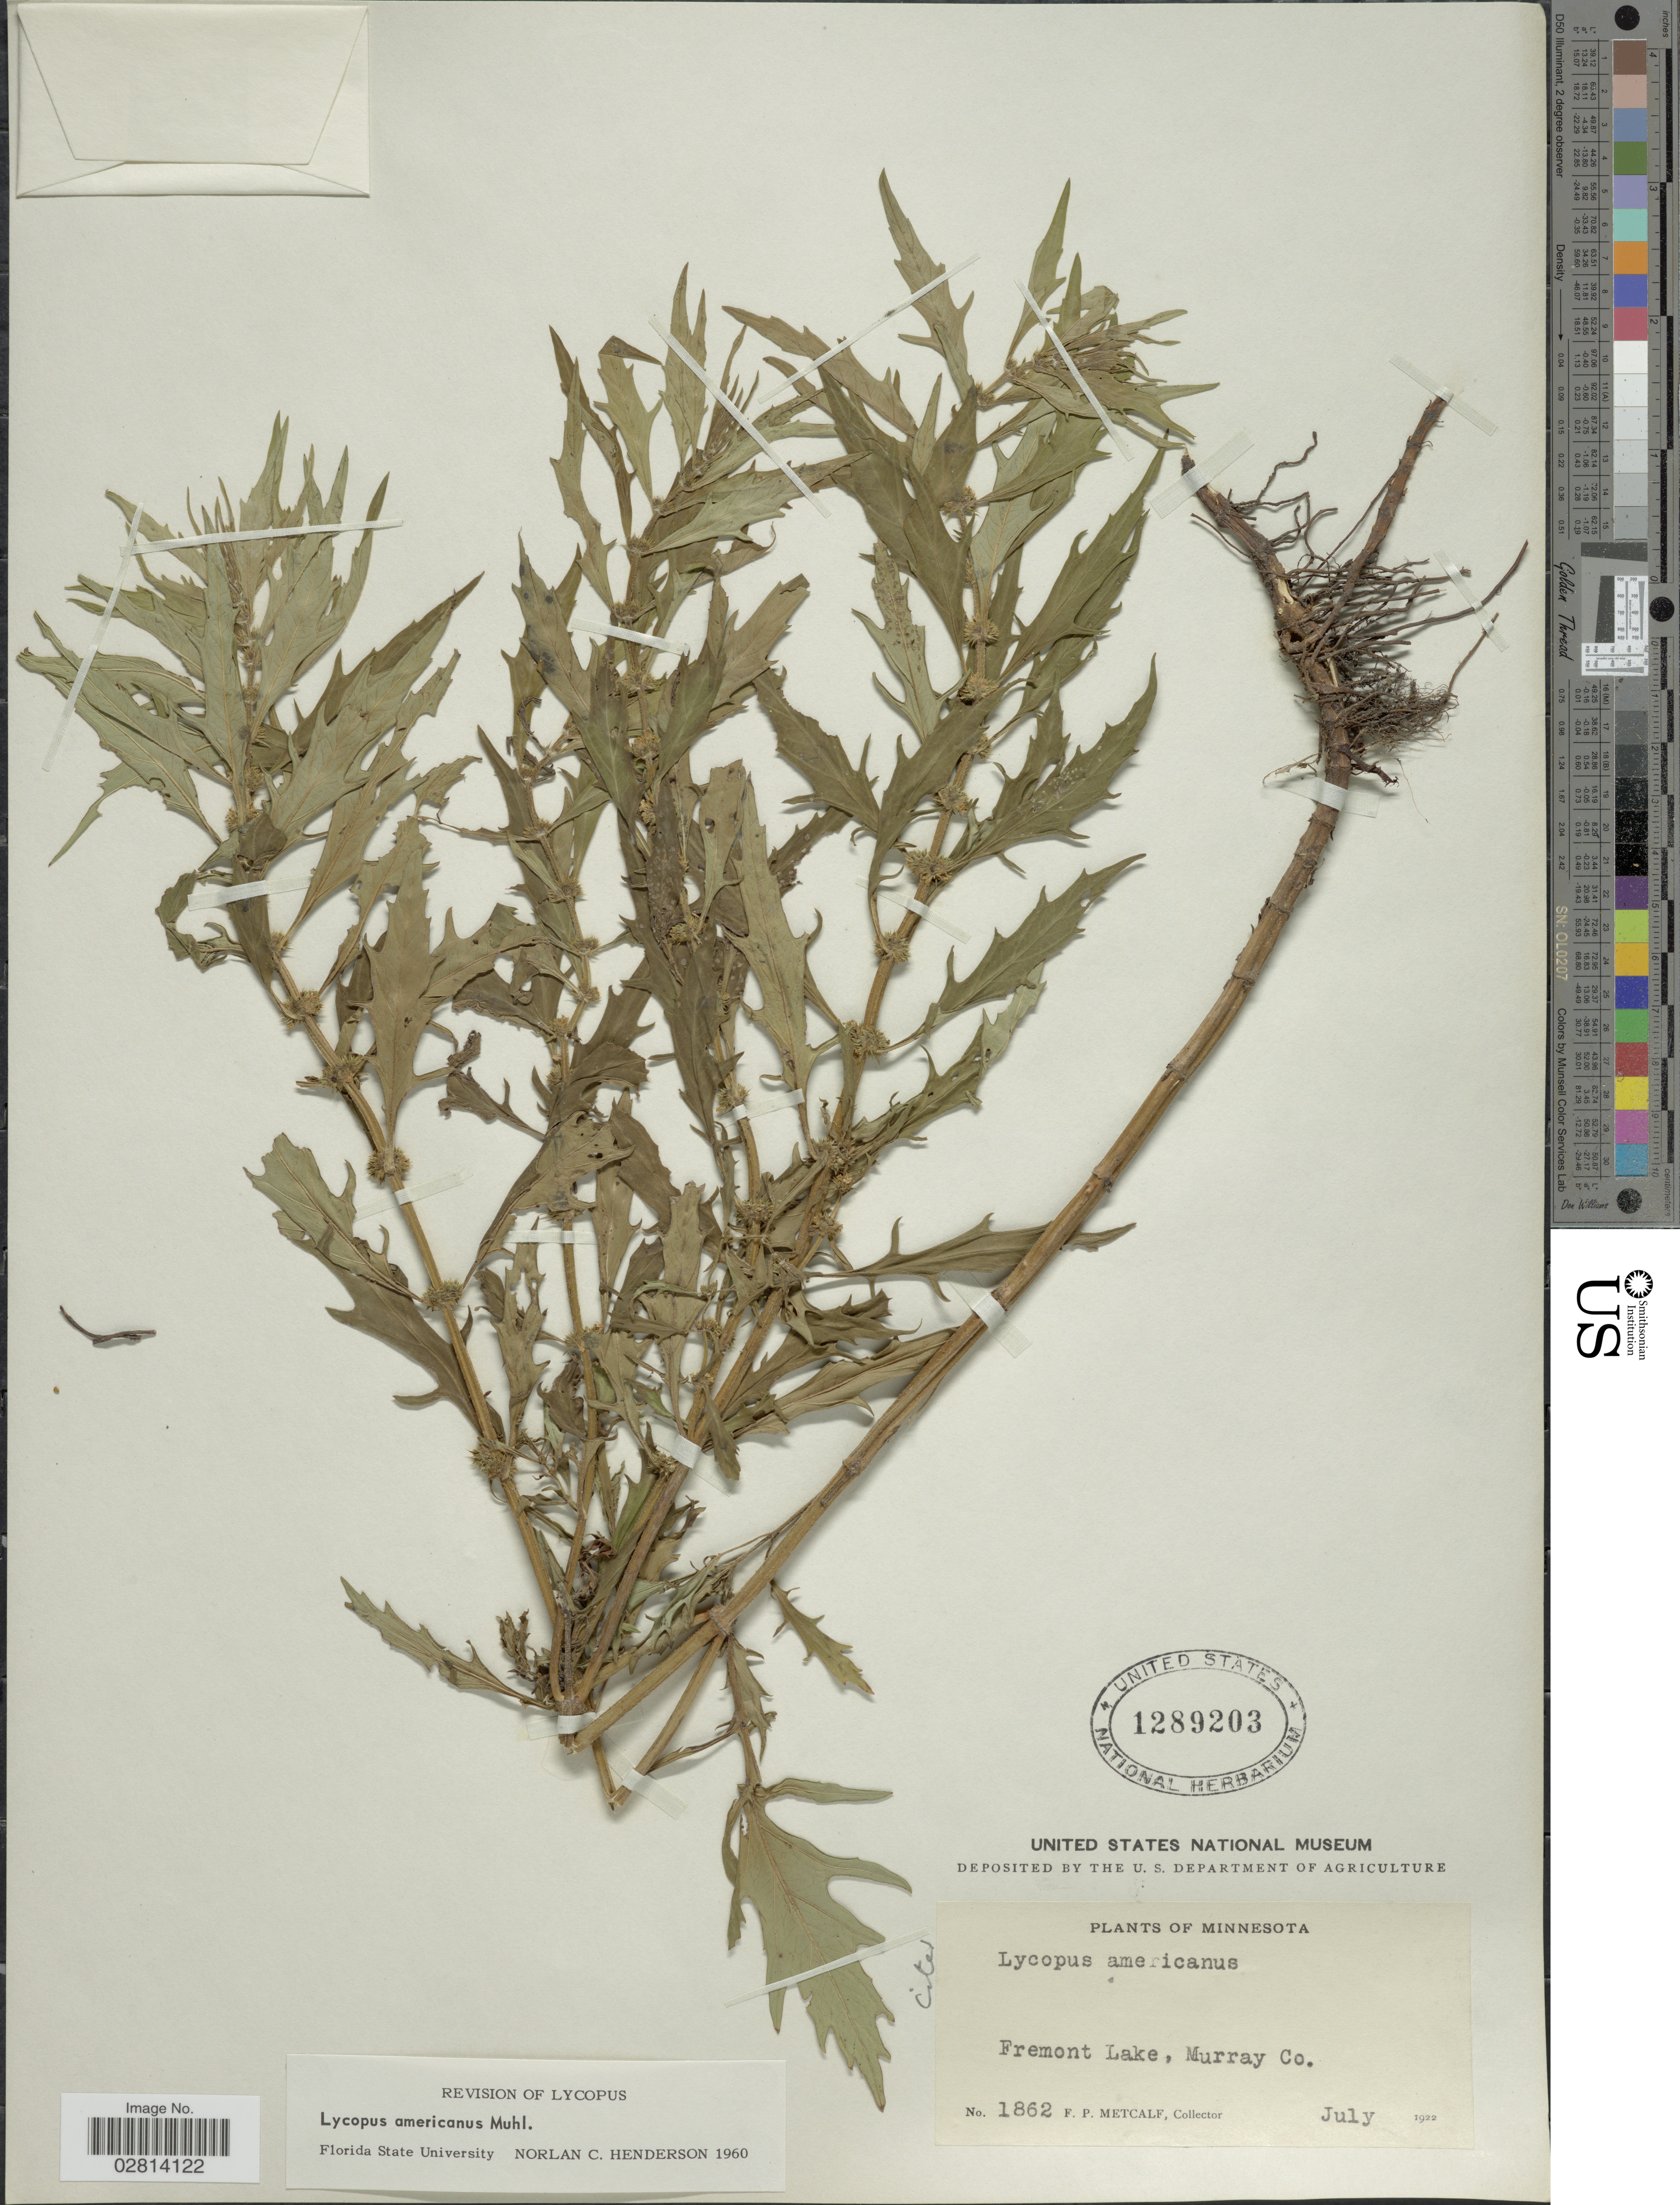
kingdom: Plantae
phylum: Tracheophyta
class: Magnoliopsida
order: Lamiales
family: Lamiaceae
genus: Lycopus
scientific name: Lycopus americanus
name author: Muhl. ex W.P.C. Barton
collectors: F. Metcalf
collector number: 1862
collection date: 1922-07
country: United States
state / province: Minnesota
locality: Fremont Lake, Murray Co.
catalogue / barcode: US 1289203